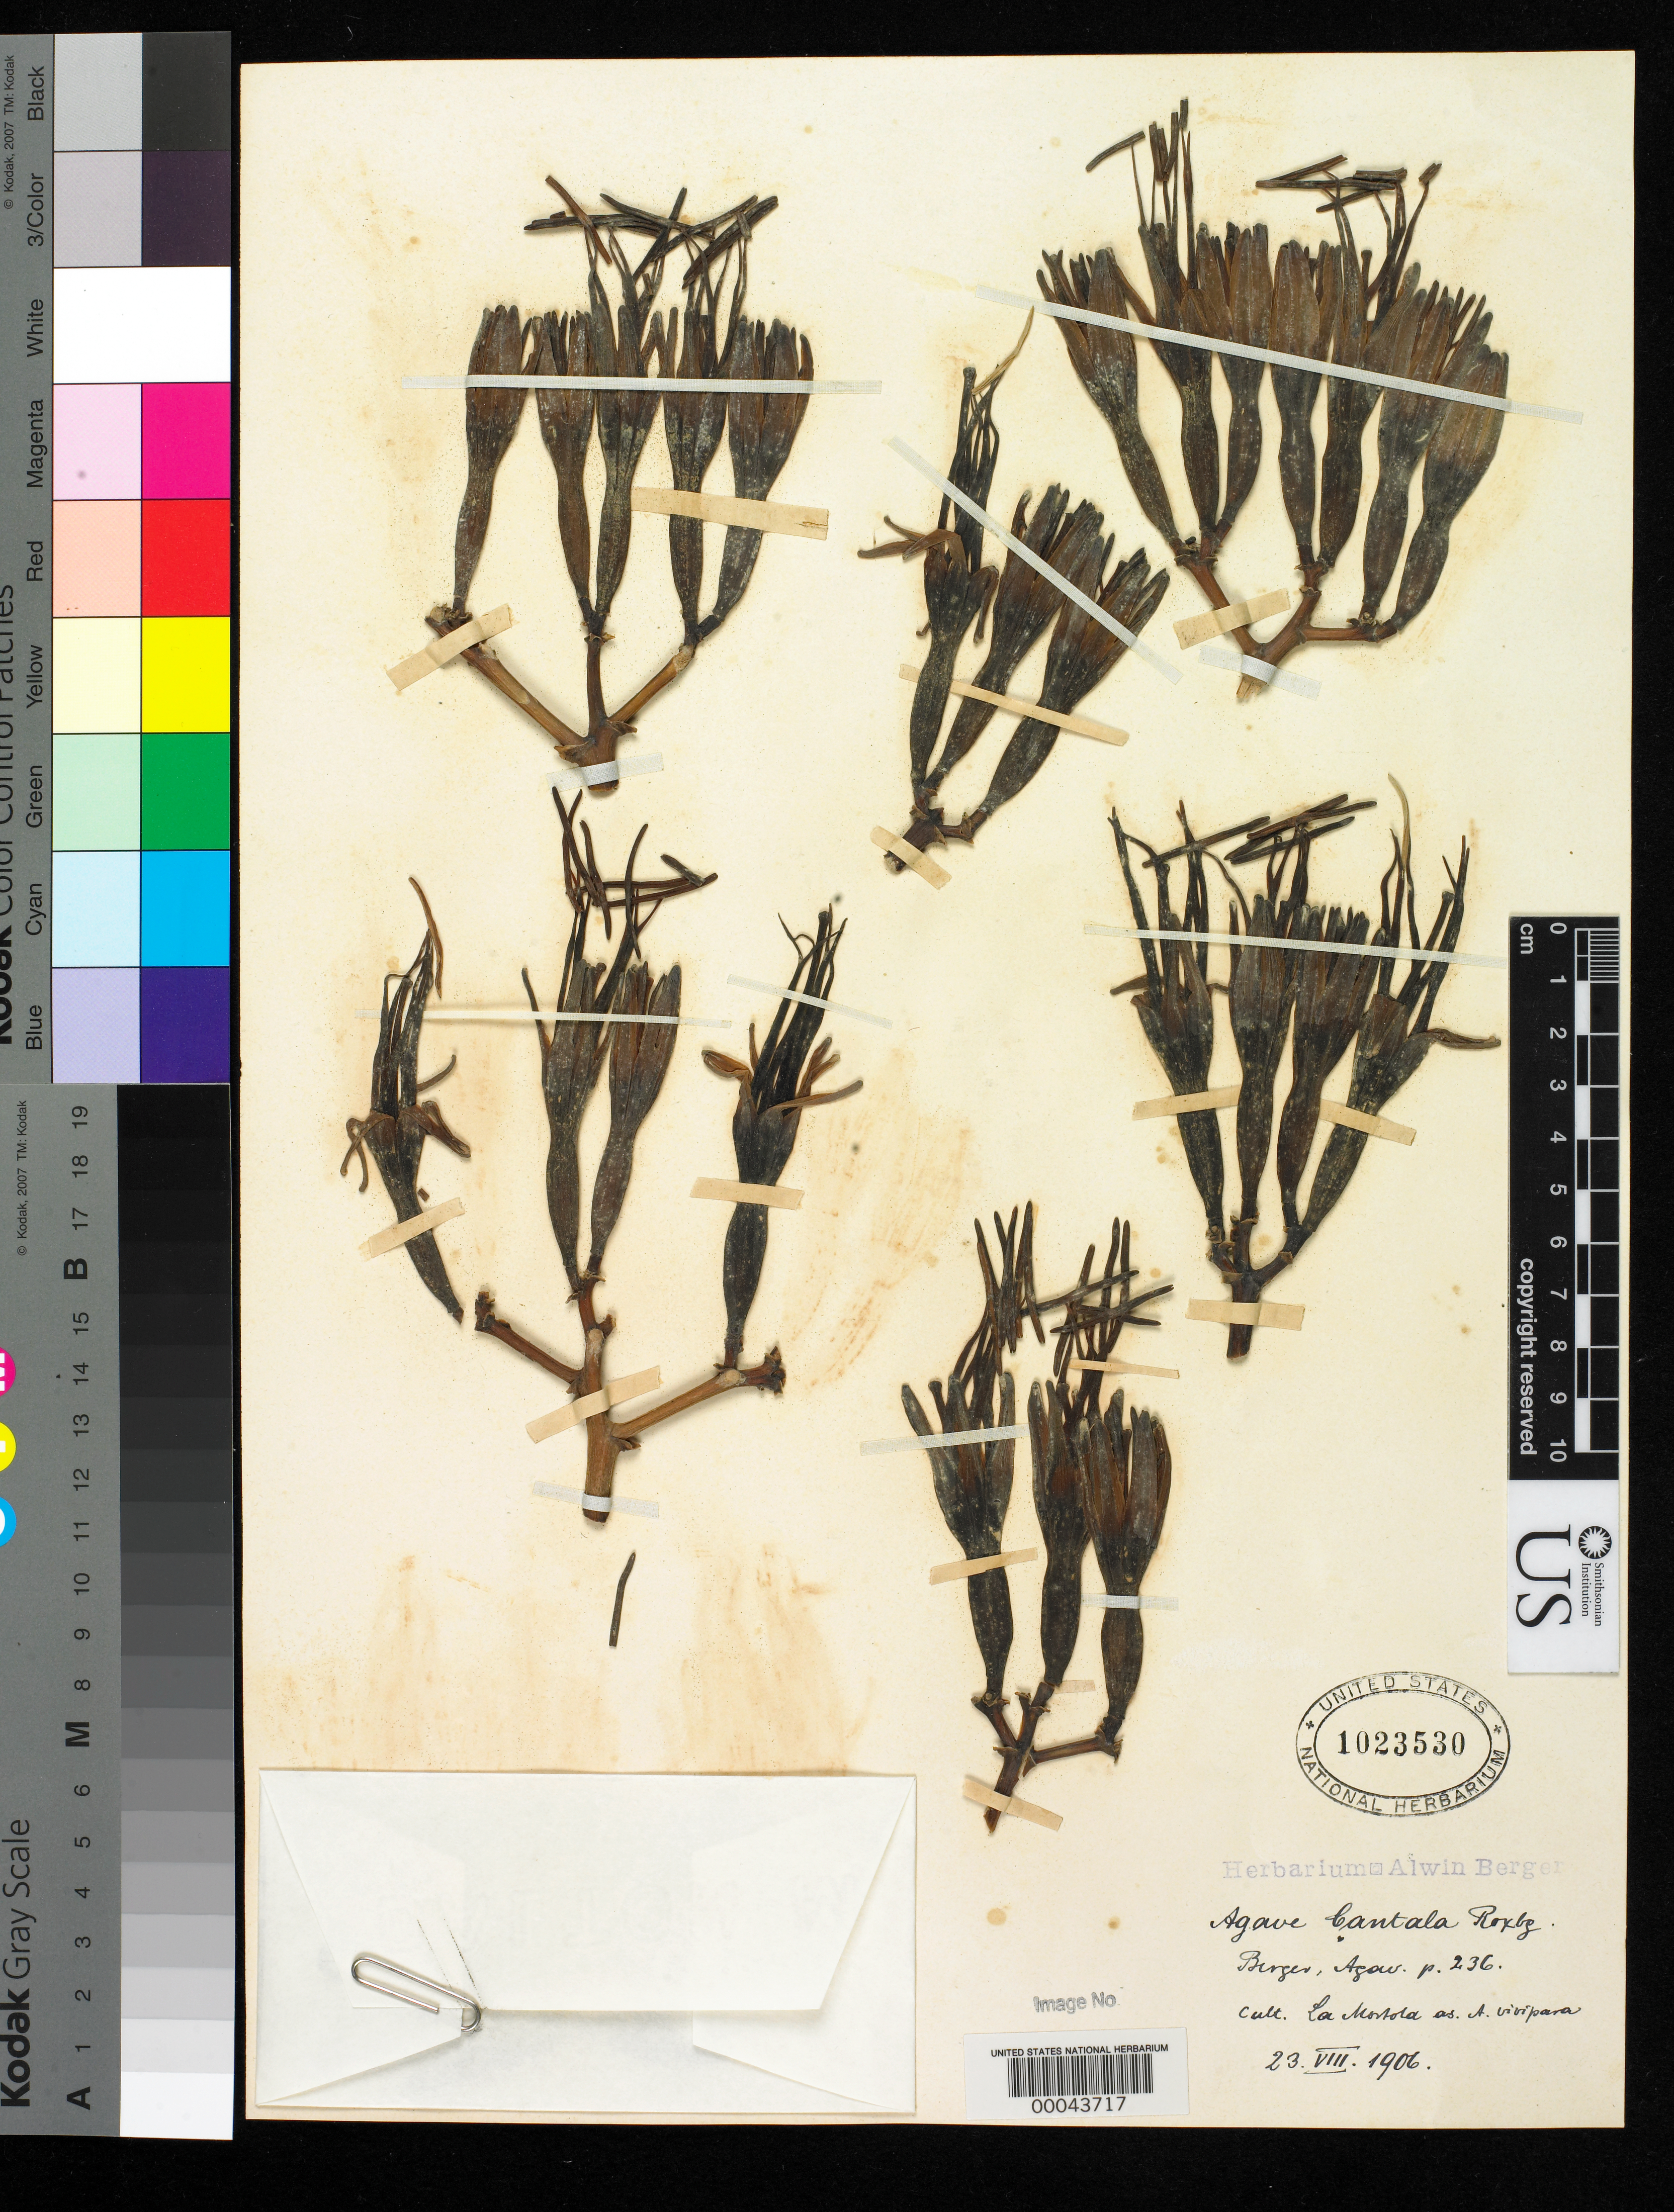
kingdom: Plantae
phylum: Tracheophyta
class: Liliopsida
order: Asparagales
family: Asparagaceae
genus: Agave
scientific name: Agave cantala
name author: (Haw.) Roxb. ex Salm-Dyck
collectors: ex herb. A. Berger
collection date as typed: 23 Aug 1906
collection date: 1906-08-23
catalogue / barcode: US 1023530